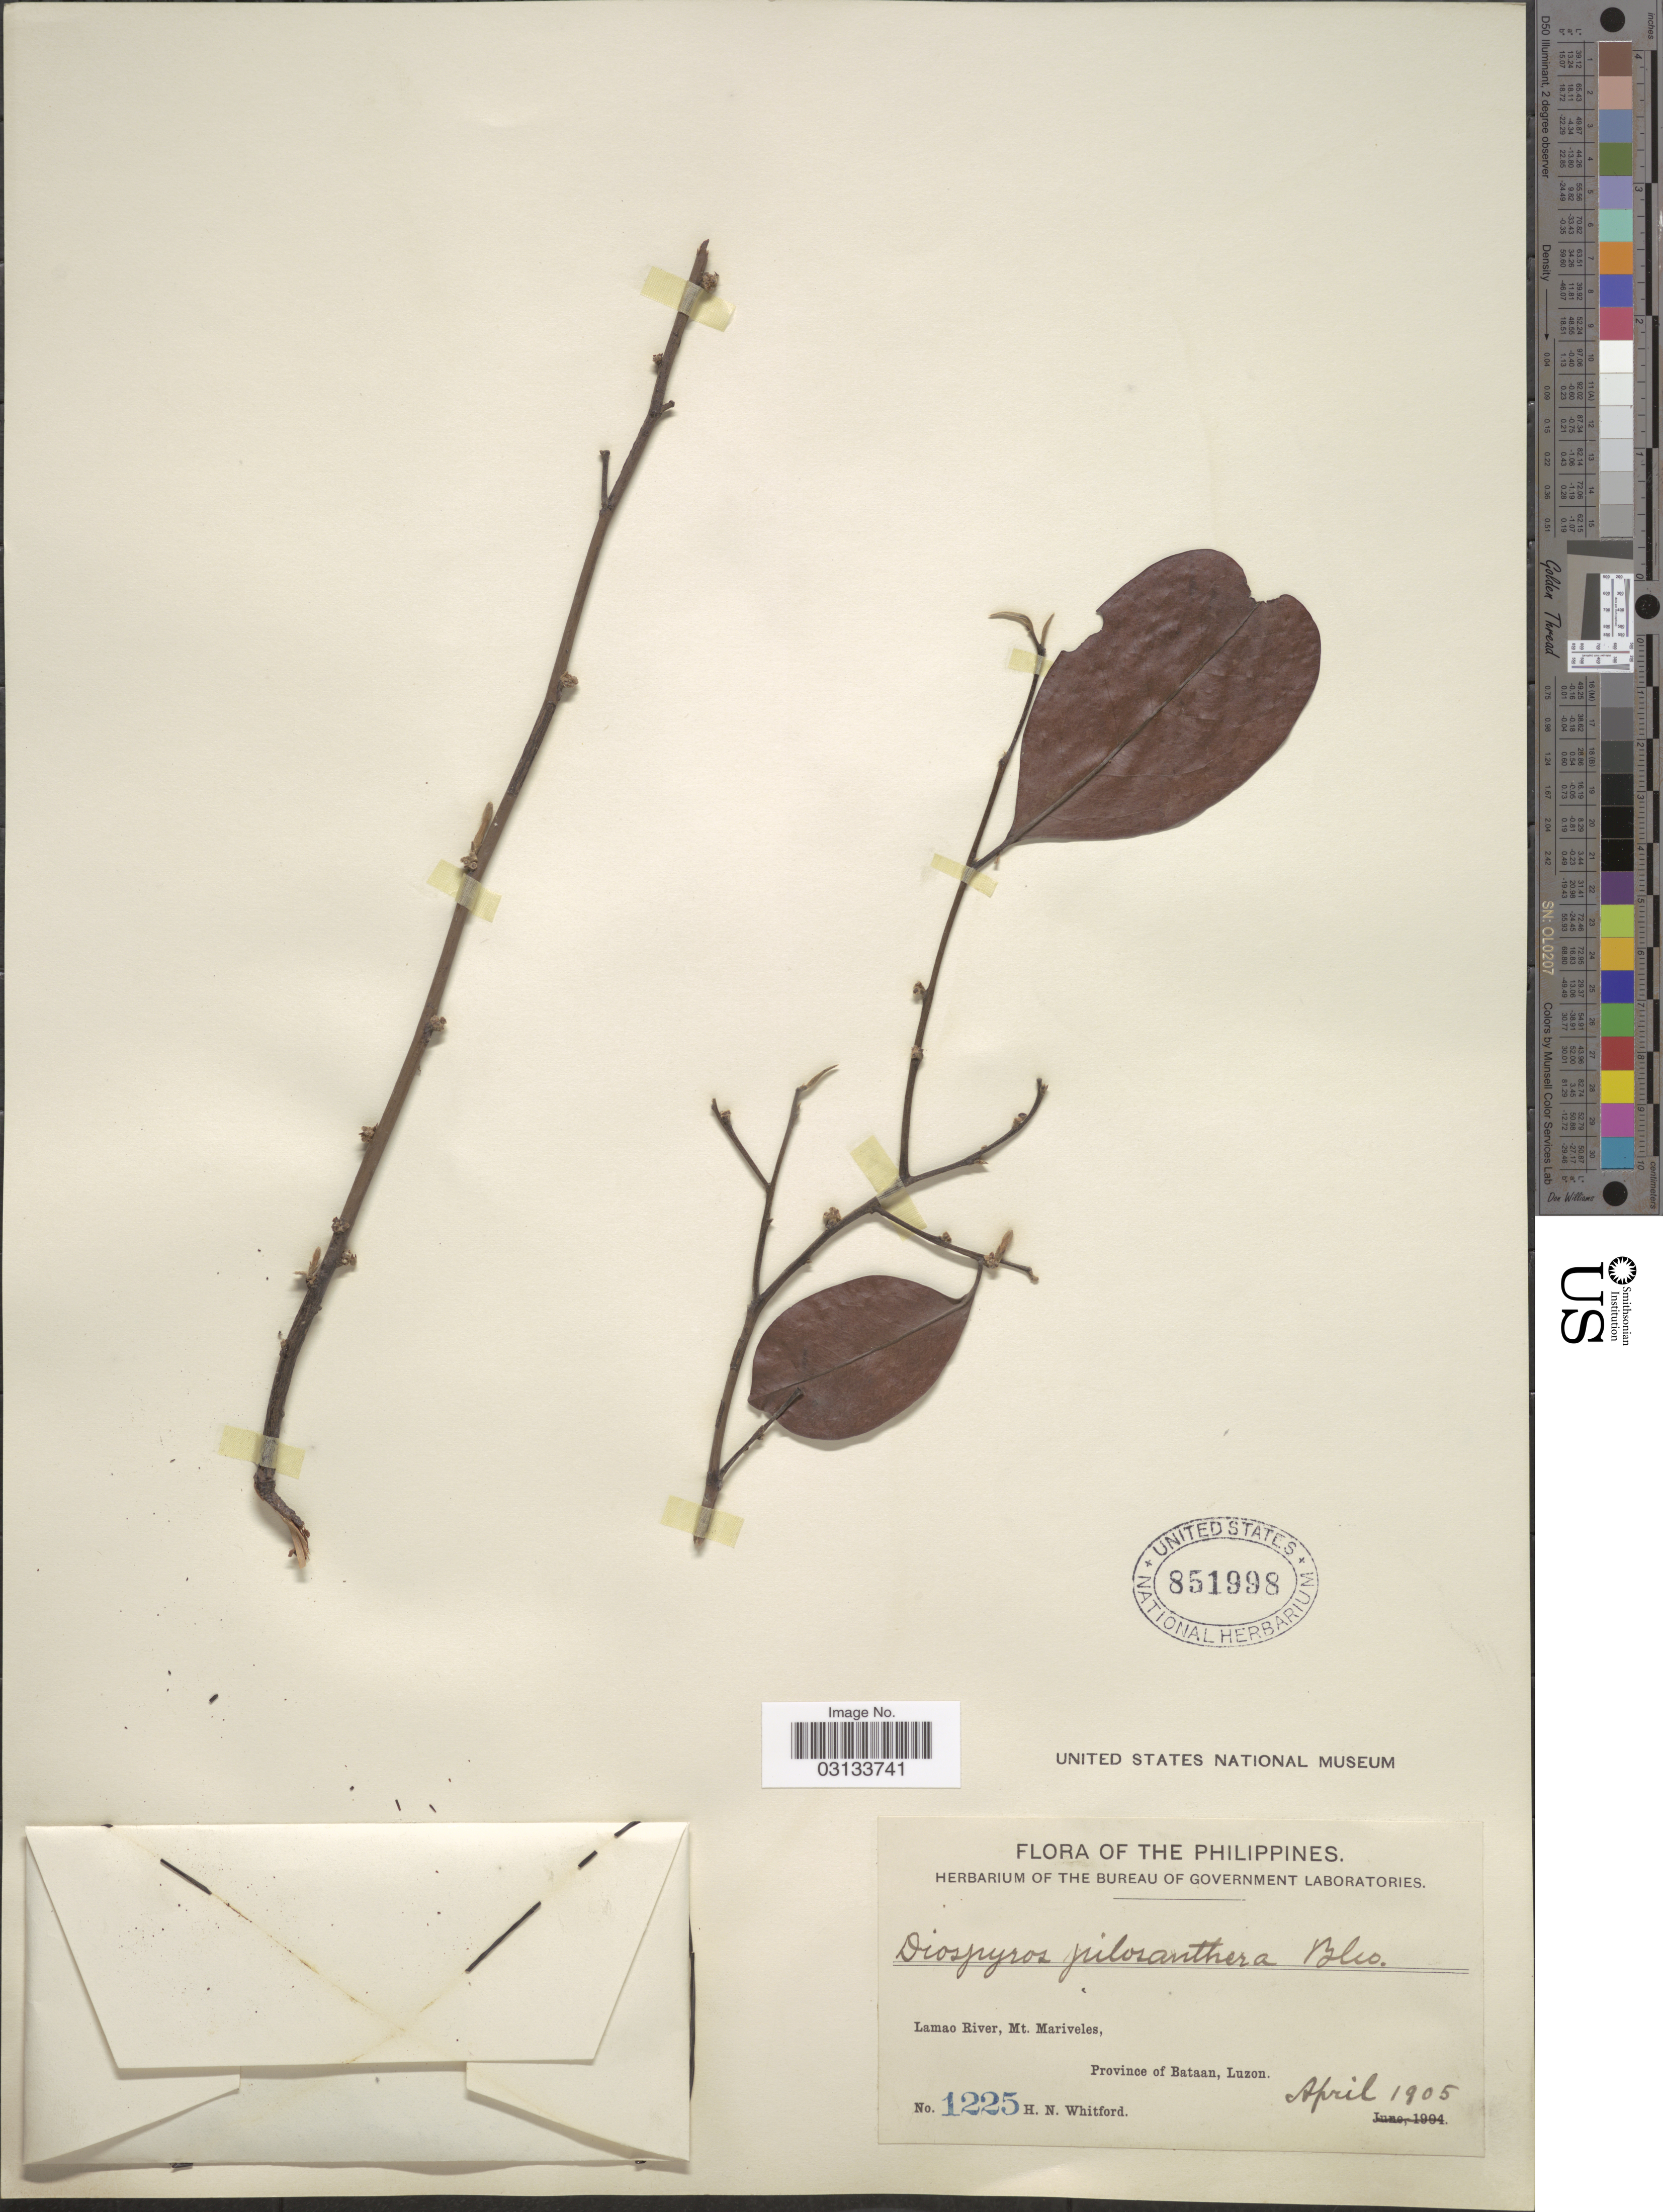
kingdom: Plantae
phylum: Tracheophyta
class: Magnoliopsida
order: Ericales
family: Ebenaceae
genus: Diospyros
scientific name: Diospyros pilosanthera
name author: Blanco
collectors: H. N. Whitford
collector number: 1225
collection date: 1905-04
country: Philippines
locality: Lamao River, Mt. Mariveles, Province of Bataan, Luzon.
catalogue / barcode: US 851998